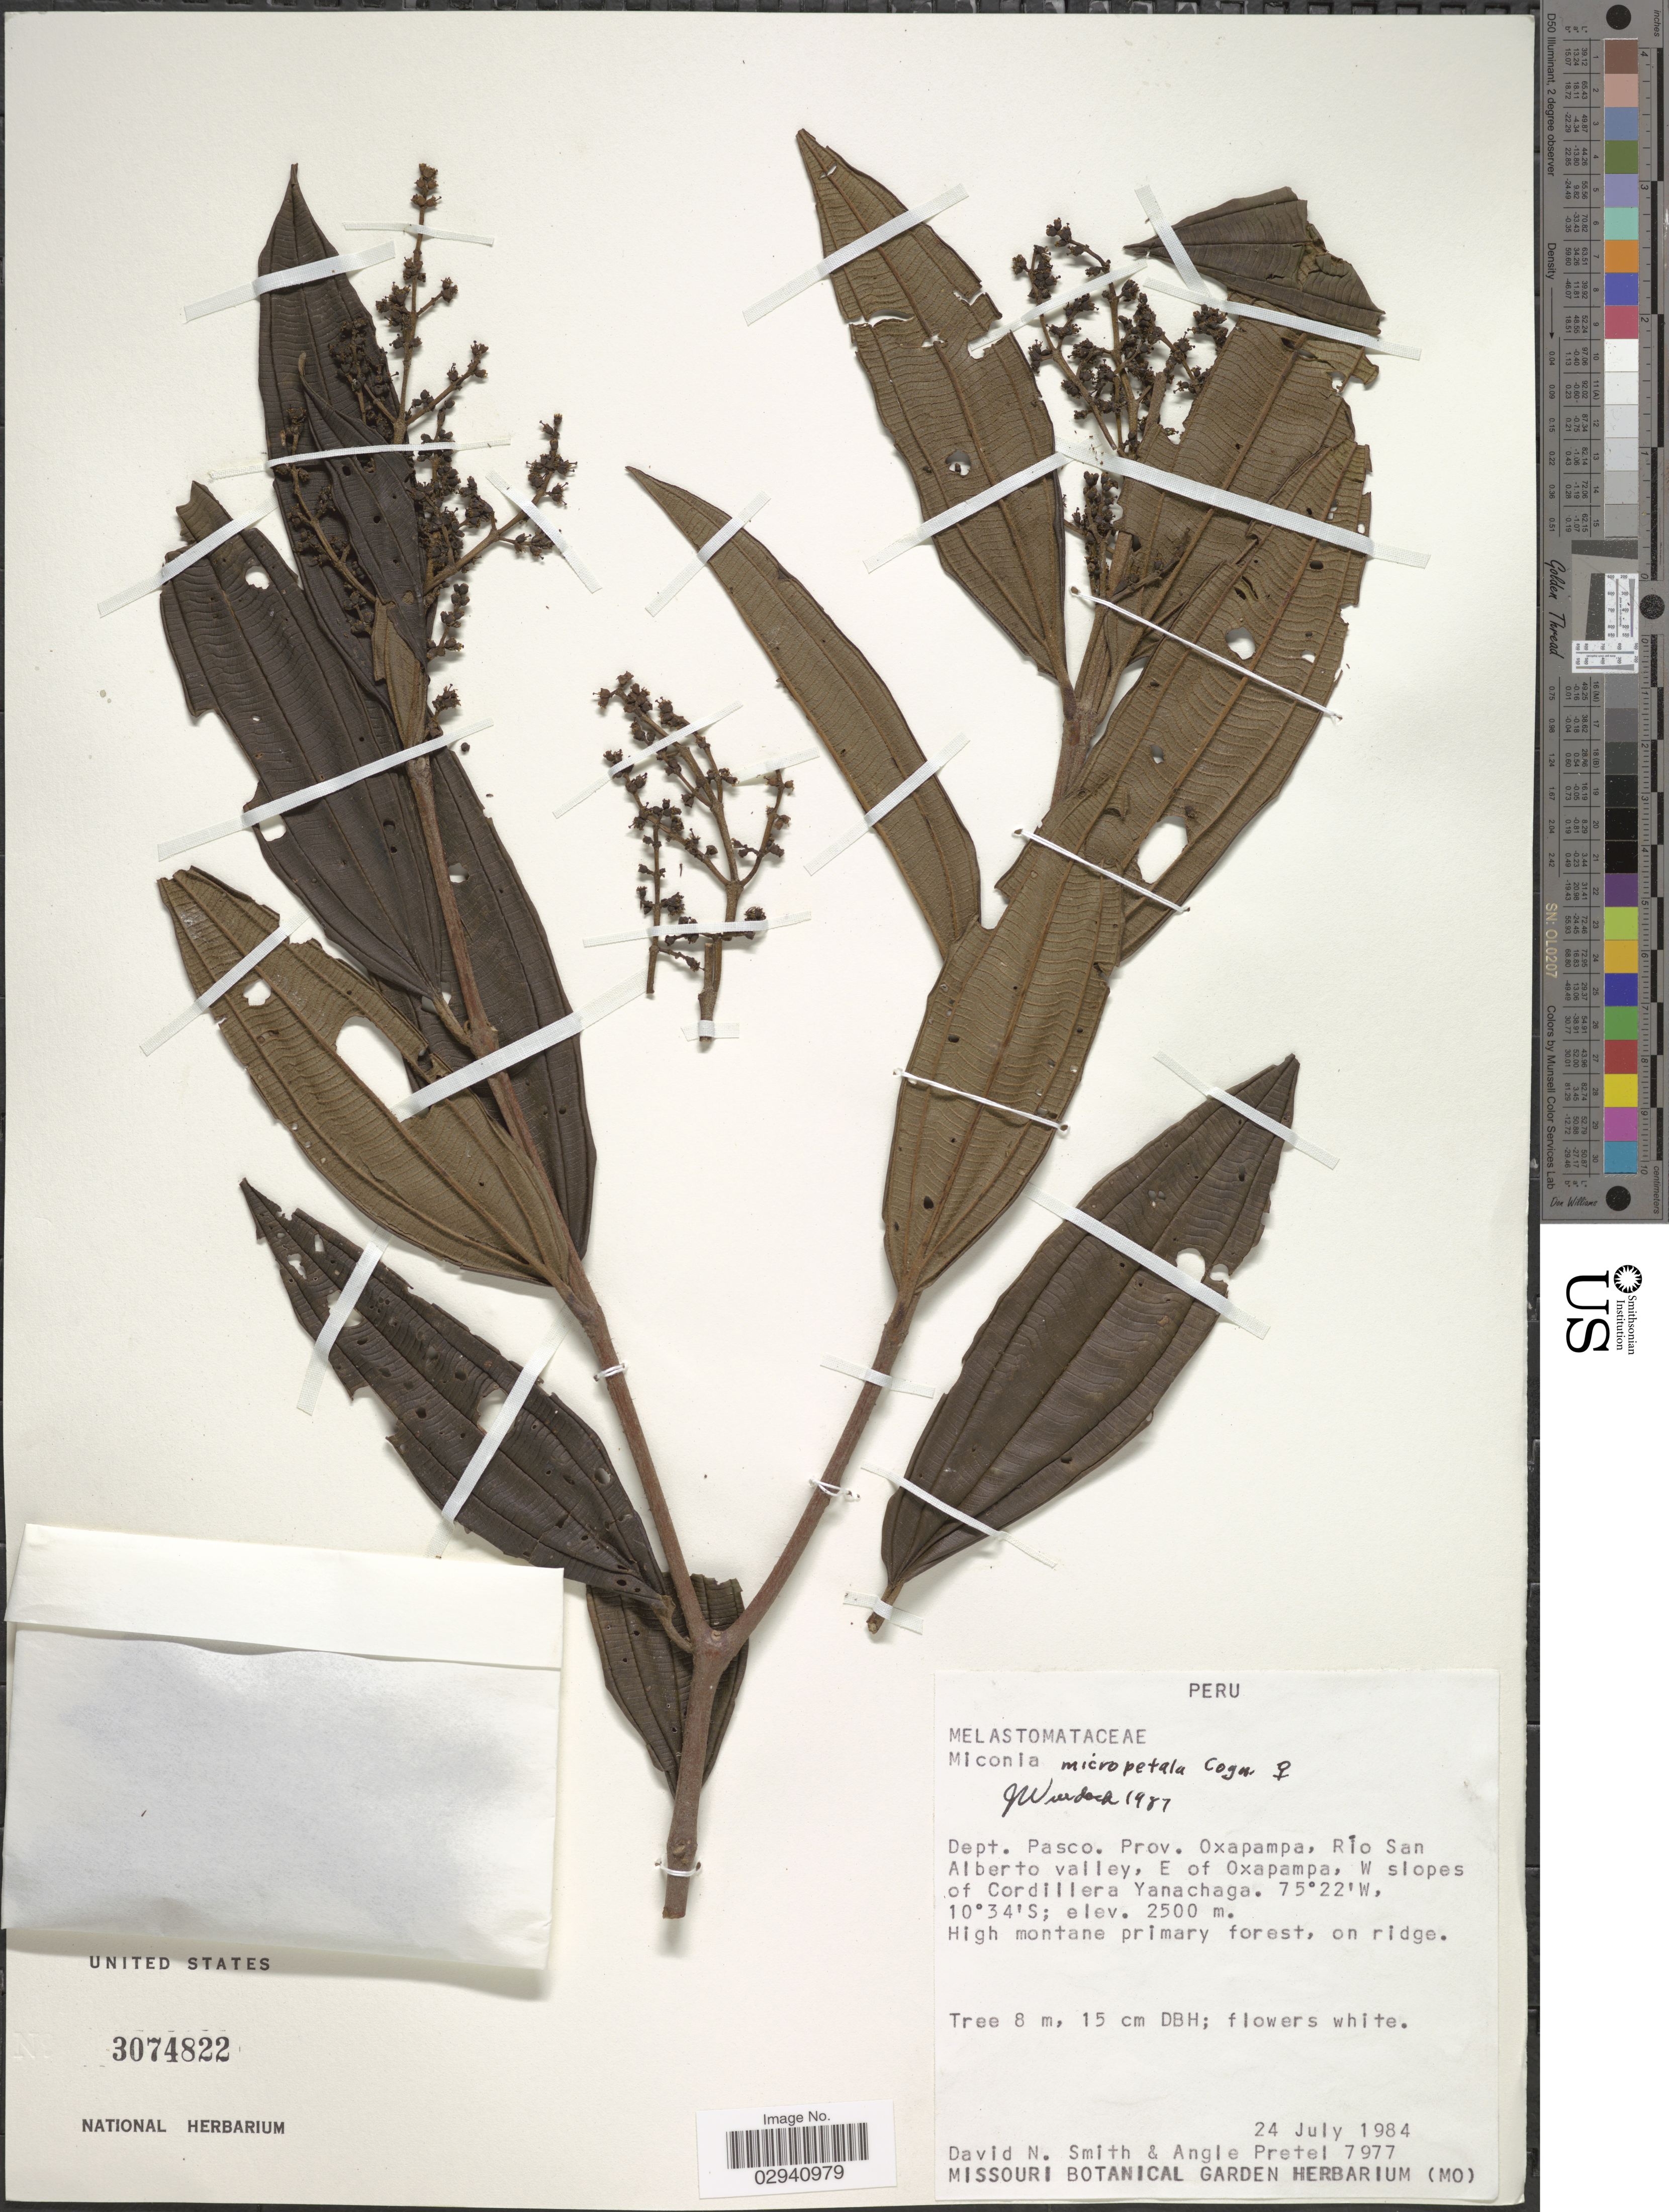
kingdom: Plantae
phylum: Tracheophyta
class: Magnoliopsida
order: Myrtales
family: Melastomataceae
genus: Miconia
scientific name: Miconia micropetala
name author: Cogn. in A. DC.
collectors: D. Smith & A. Pretel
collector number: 7977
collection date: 1984-07-24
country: Peru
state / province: Pasco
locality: Dept. Pasco. Prov. Oxapampa, Río San Alberto valley. E of Oxapampa, W slopes of Cordillera Yanachaga.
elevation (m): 2500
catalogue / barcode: US 3074822